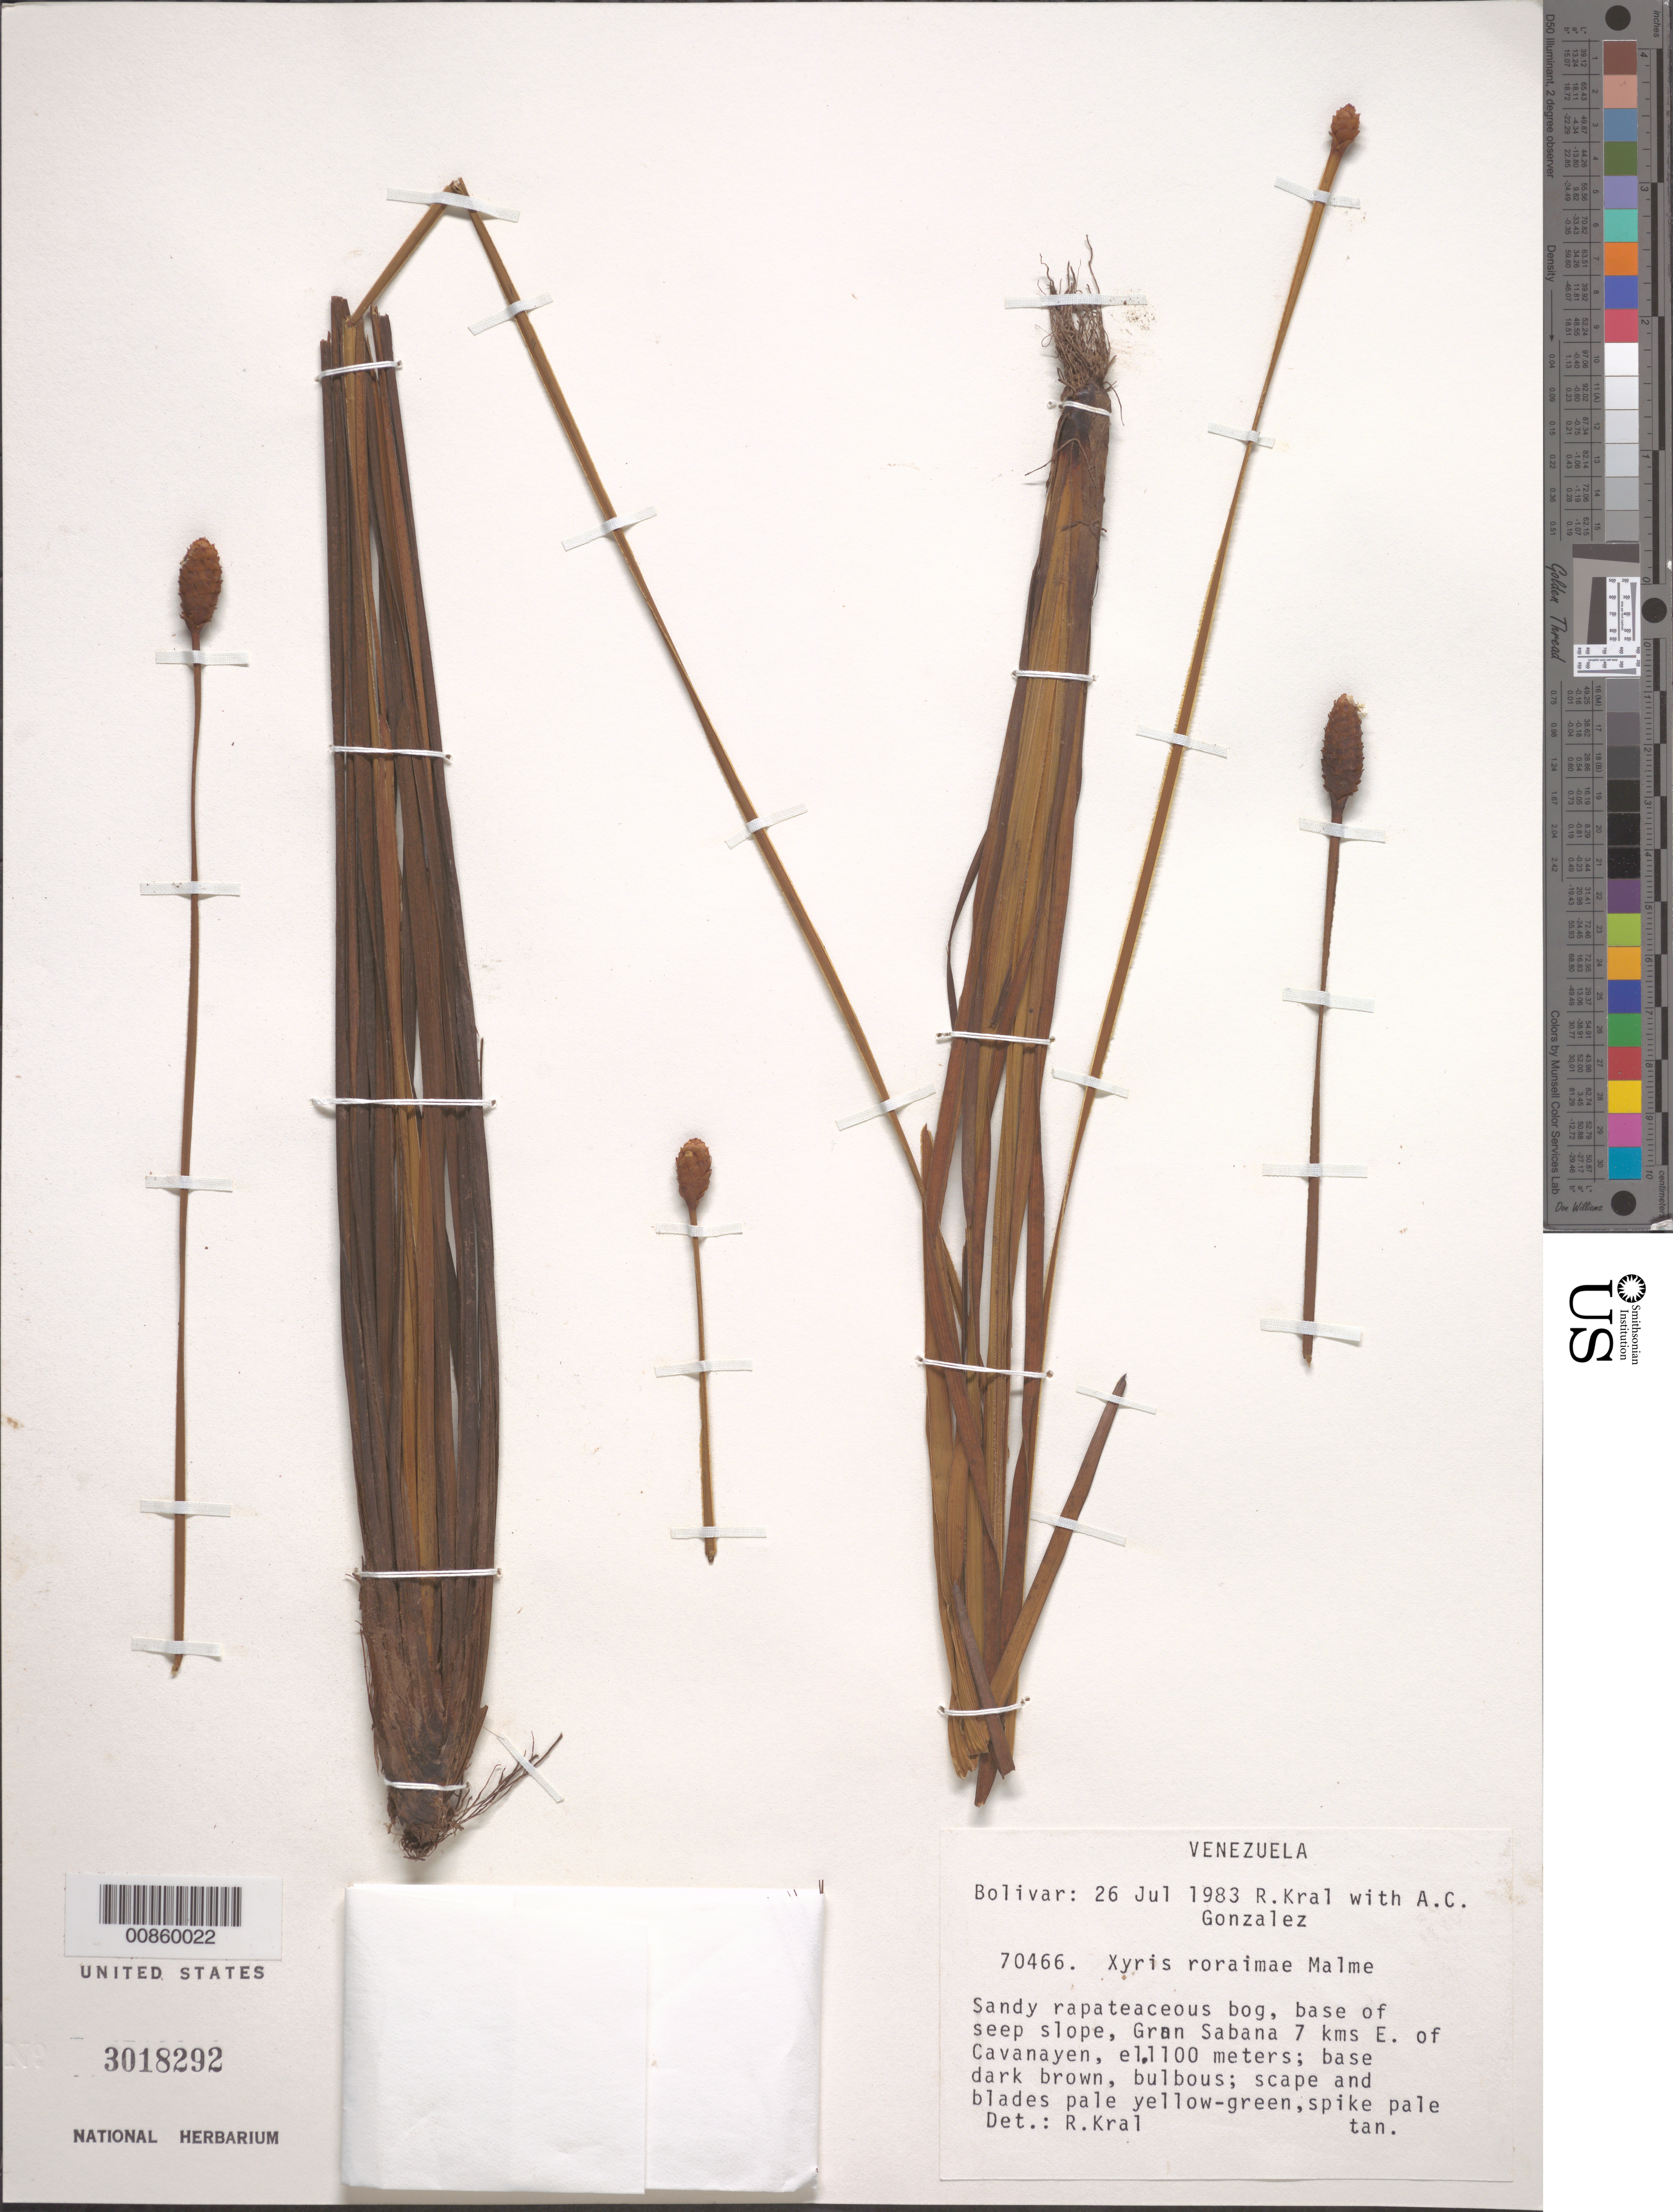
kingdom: Plantae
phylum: Tracheophyta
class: Liliopsida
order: Poales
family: Xyridaceae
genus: Xyris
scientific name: Xyris roraimae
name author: Malme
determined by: Kral, Robert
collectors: R. Kral & A. C. González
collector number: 70466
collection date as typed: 26-Jul-83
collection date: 1983-07-26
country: Venezuela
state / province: Bolívar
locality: Gran Sabana, Kavanayén, 7 km E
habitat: Sandy rapateaceous bog, base of seep slope.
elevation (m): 1100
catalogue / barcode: US 3018292